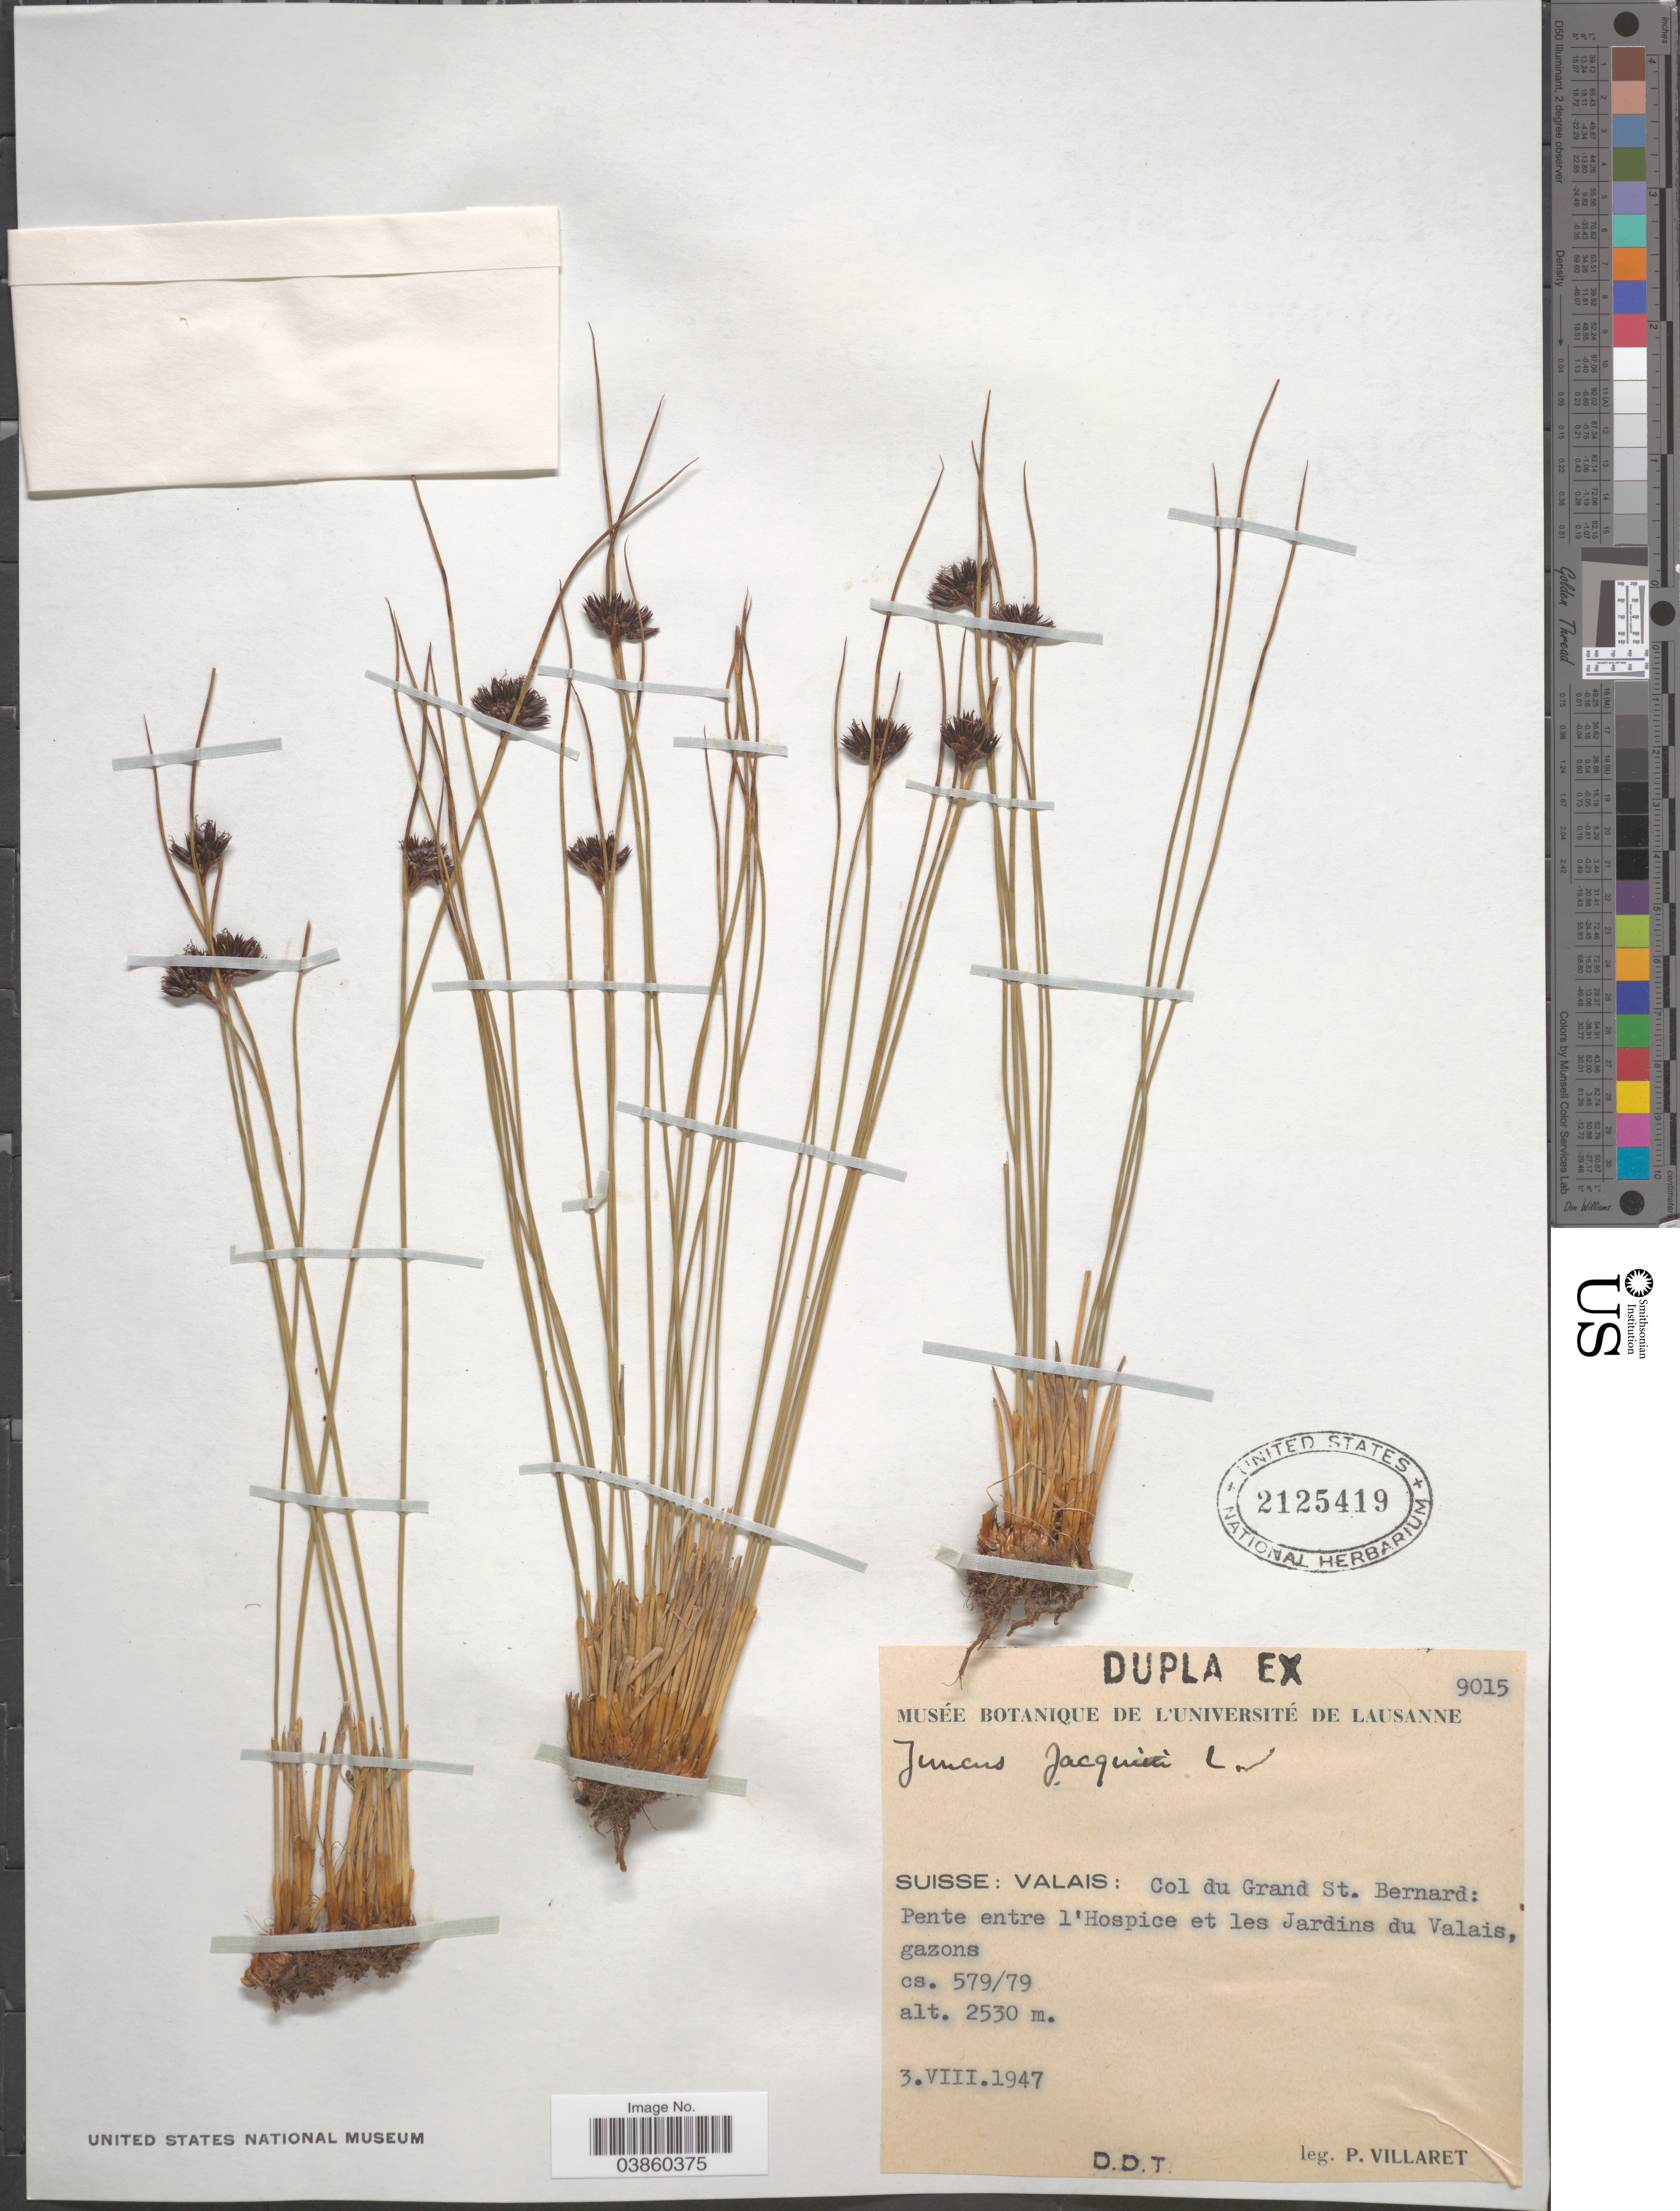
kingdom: Plantae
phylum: Tracheophyta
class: Liliopsida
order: Poales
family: Juncaceae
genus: Juncus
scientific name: Juncus jacquinii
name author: L.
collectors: P. Villaret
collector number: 9015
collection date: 1947-08-03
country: Switzerland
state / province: Valais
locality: Suisse: Valais: Col du Grand St. Bernard: Pente entre l'Hospice et les Jardins du Valais, gazons. cs. 579/79.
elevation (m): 2530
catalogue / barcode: US 2125419